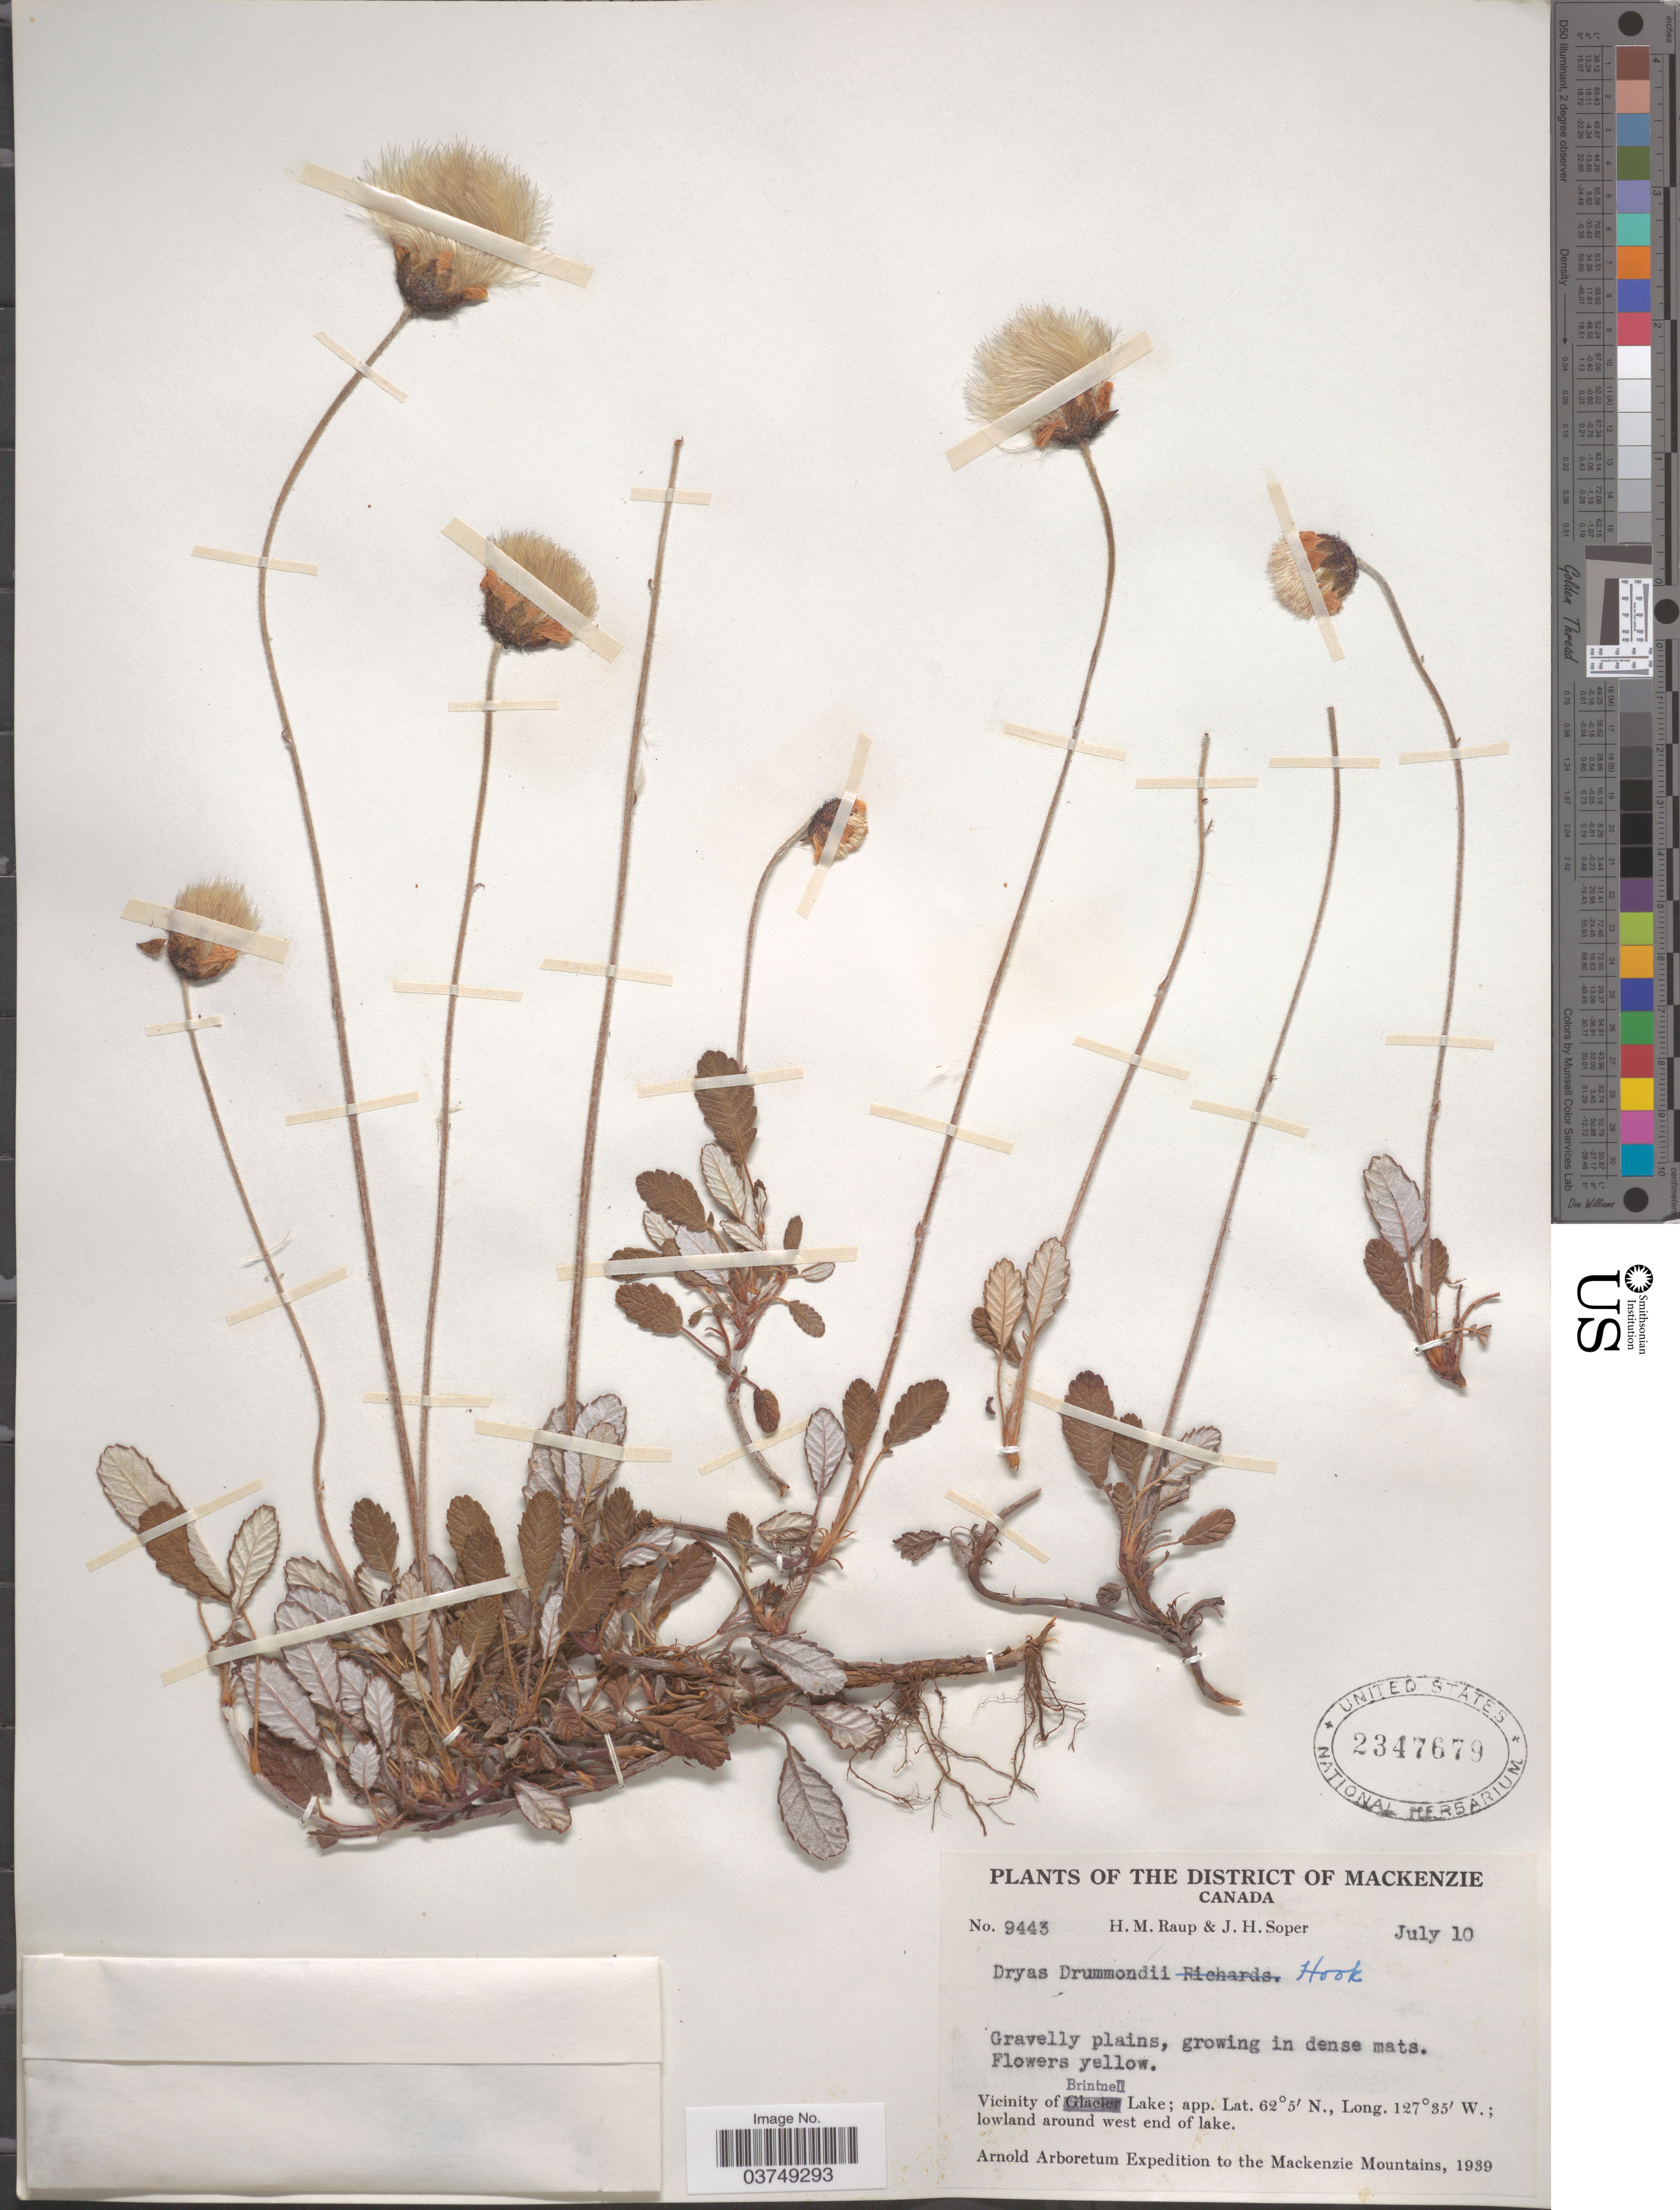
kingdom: Plantae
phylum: Tracheophyta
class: Magnoliopsida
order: Rosales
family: Rosaceae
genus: Dryas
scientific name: Dryas drummondii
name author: Hook. & Richardson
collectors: H. Raup & J. H. Soper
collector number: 9443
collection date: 1939-07-10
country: Canada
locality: The District of Mackenzie. Vicinity of Brintnell Lake; lowland around west end of lake. The Mackenzie Mountains.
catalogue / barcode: US 2347679